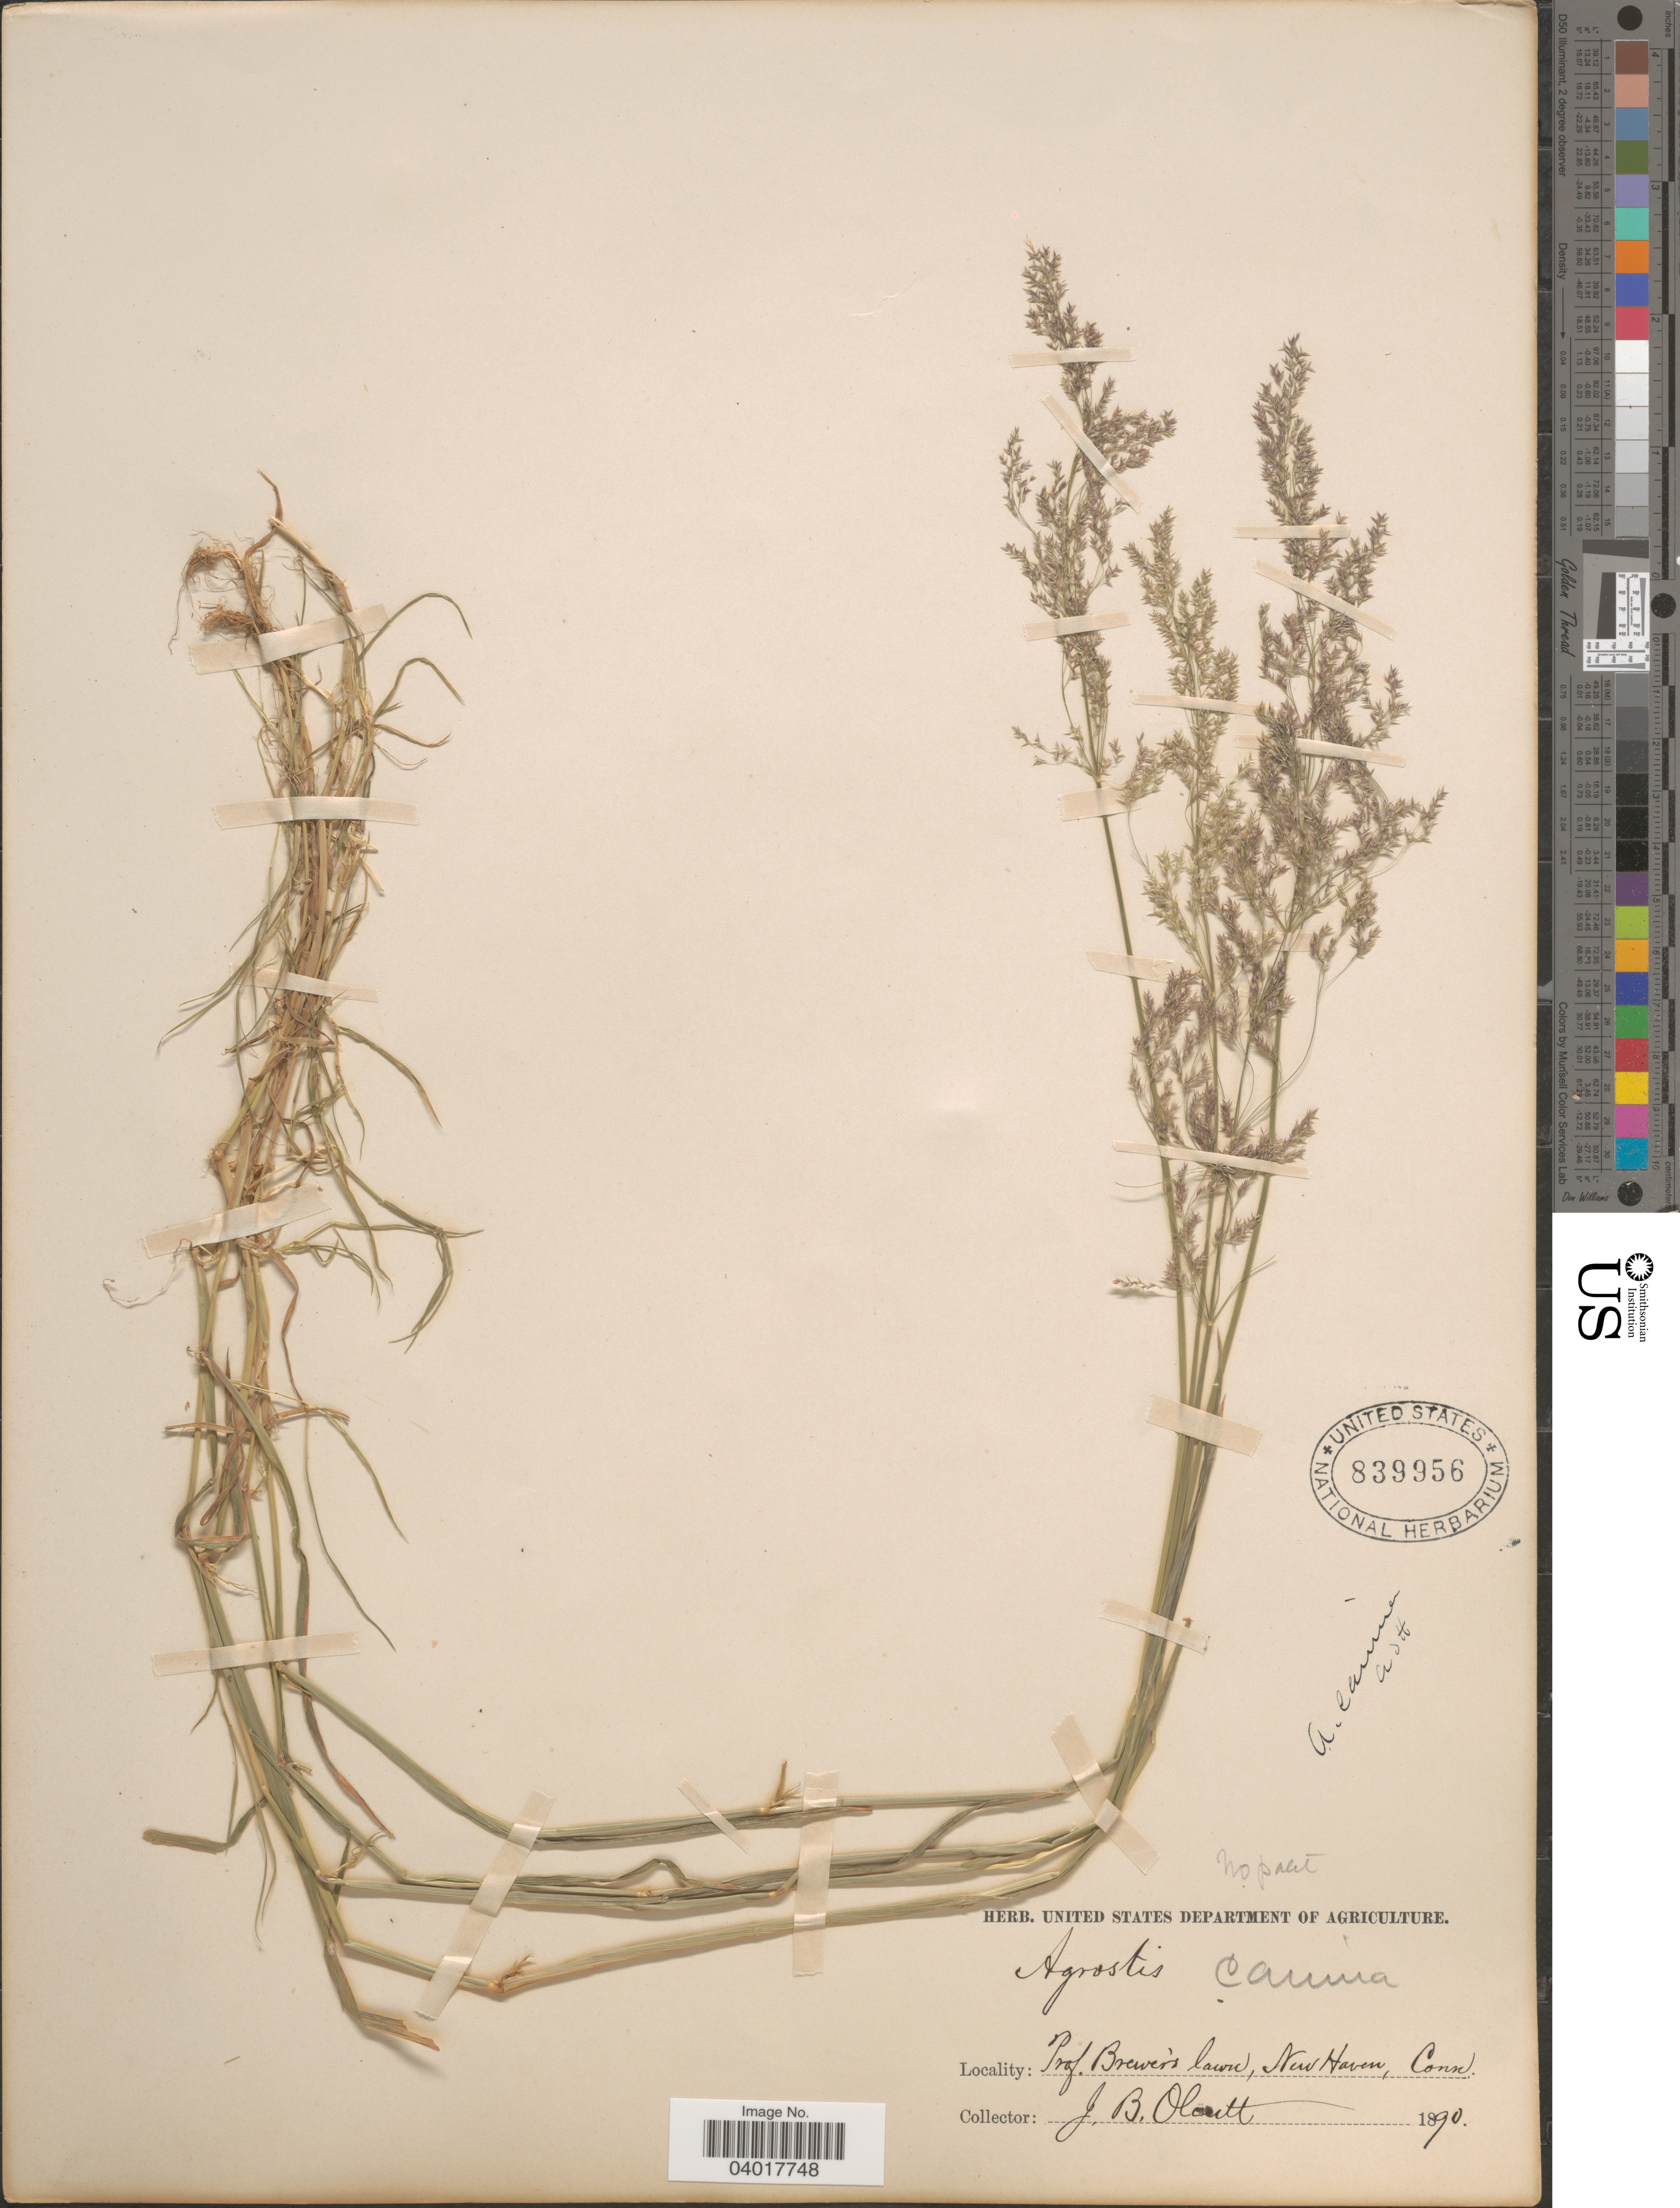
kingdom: Plantae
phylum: Tracheophyta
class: Liliopsida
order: Poales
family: Poaceae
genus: Agrostis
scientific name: Agrostis canina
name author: L.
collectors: J. Olcott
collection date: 1890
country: United States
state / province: Connecticut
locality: Prof. Brewer's lawn, New Haven.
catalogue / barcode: US 839956